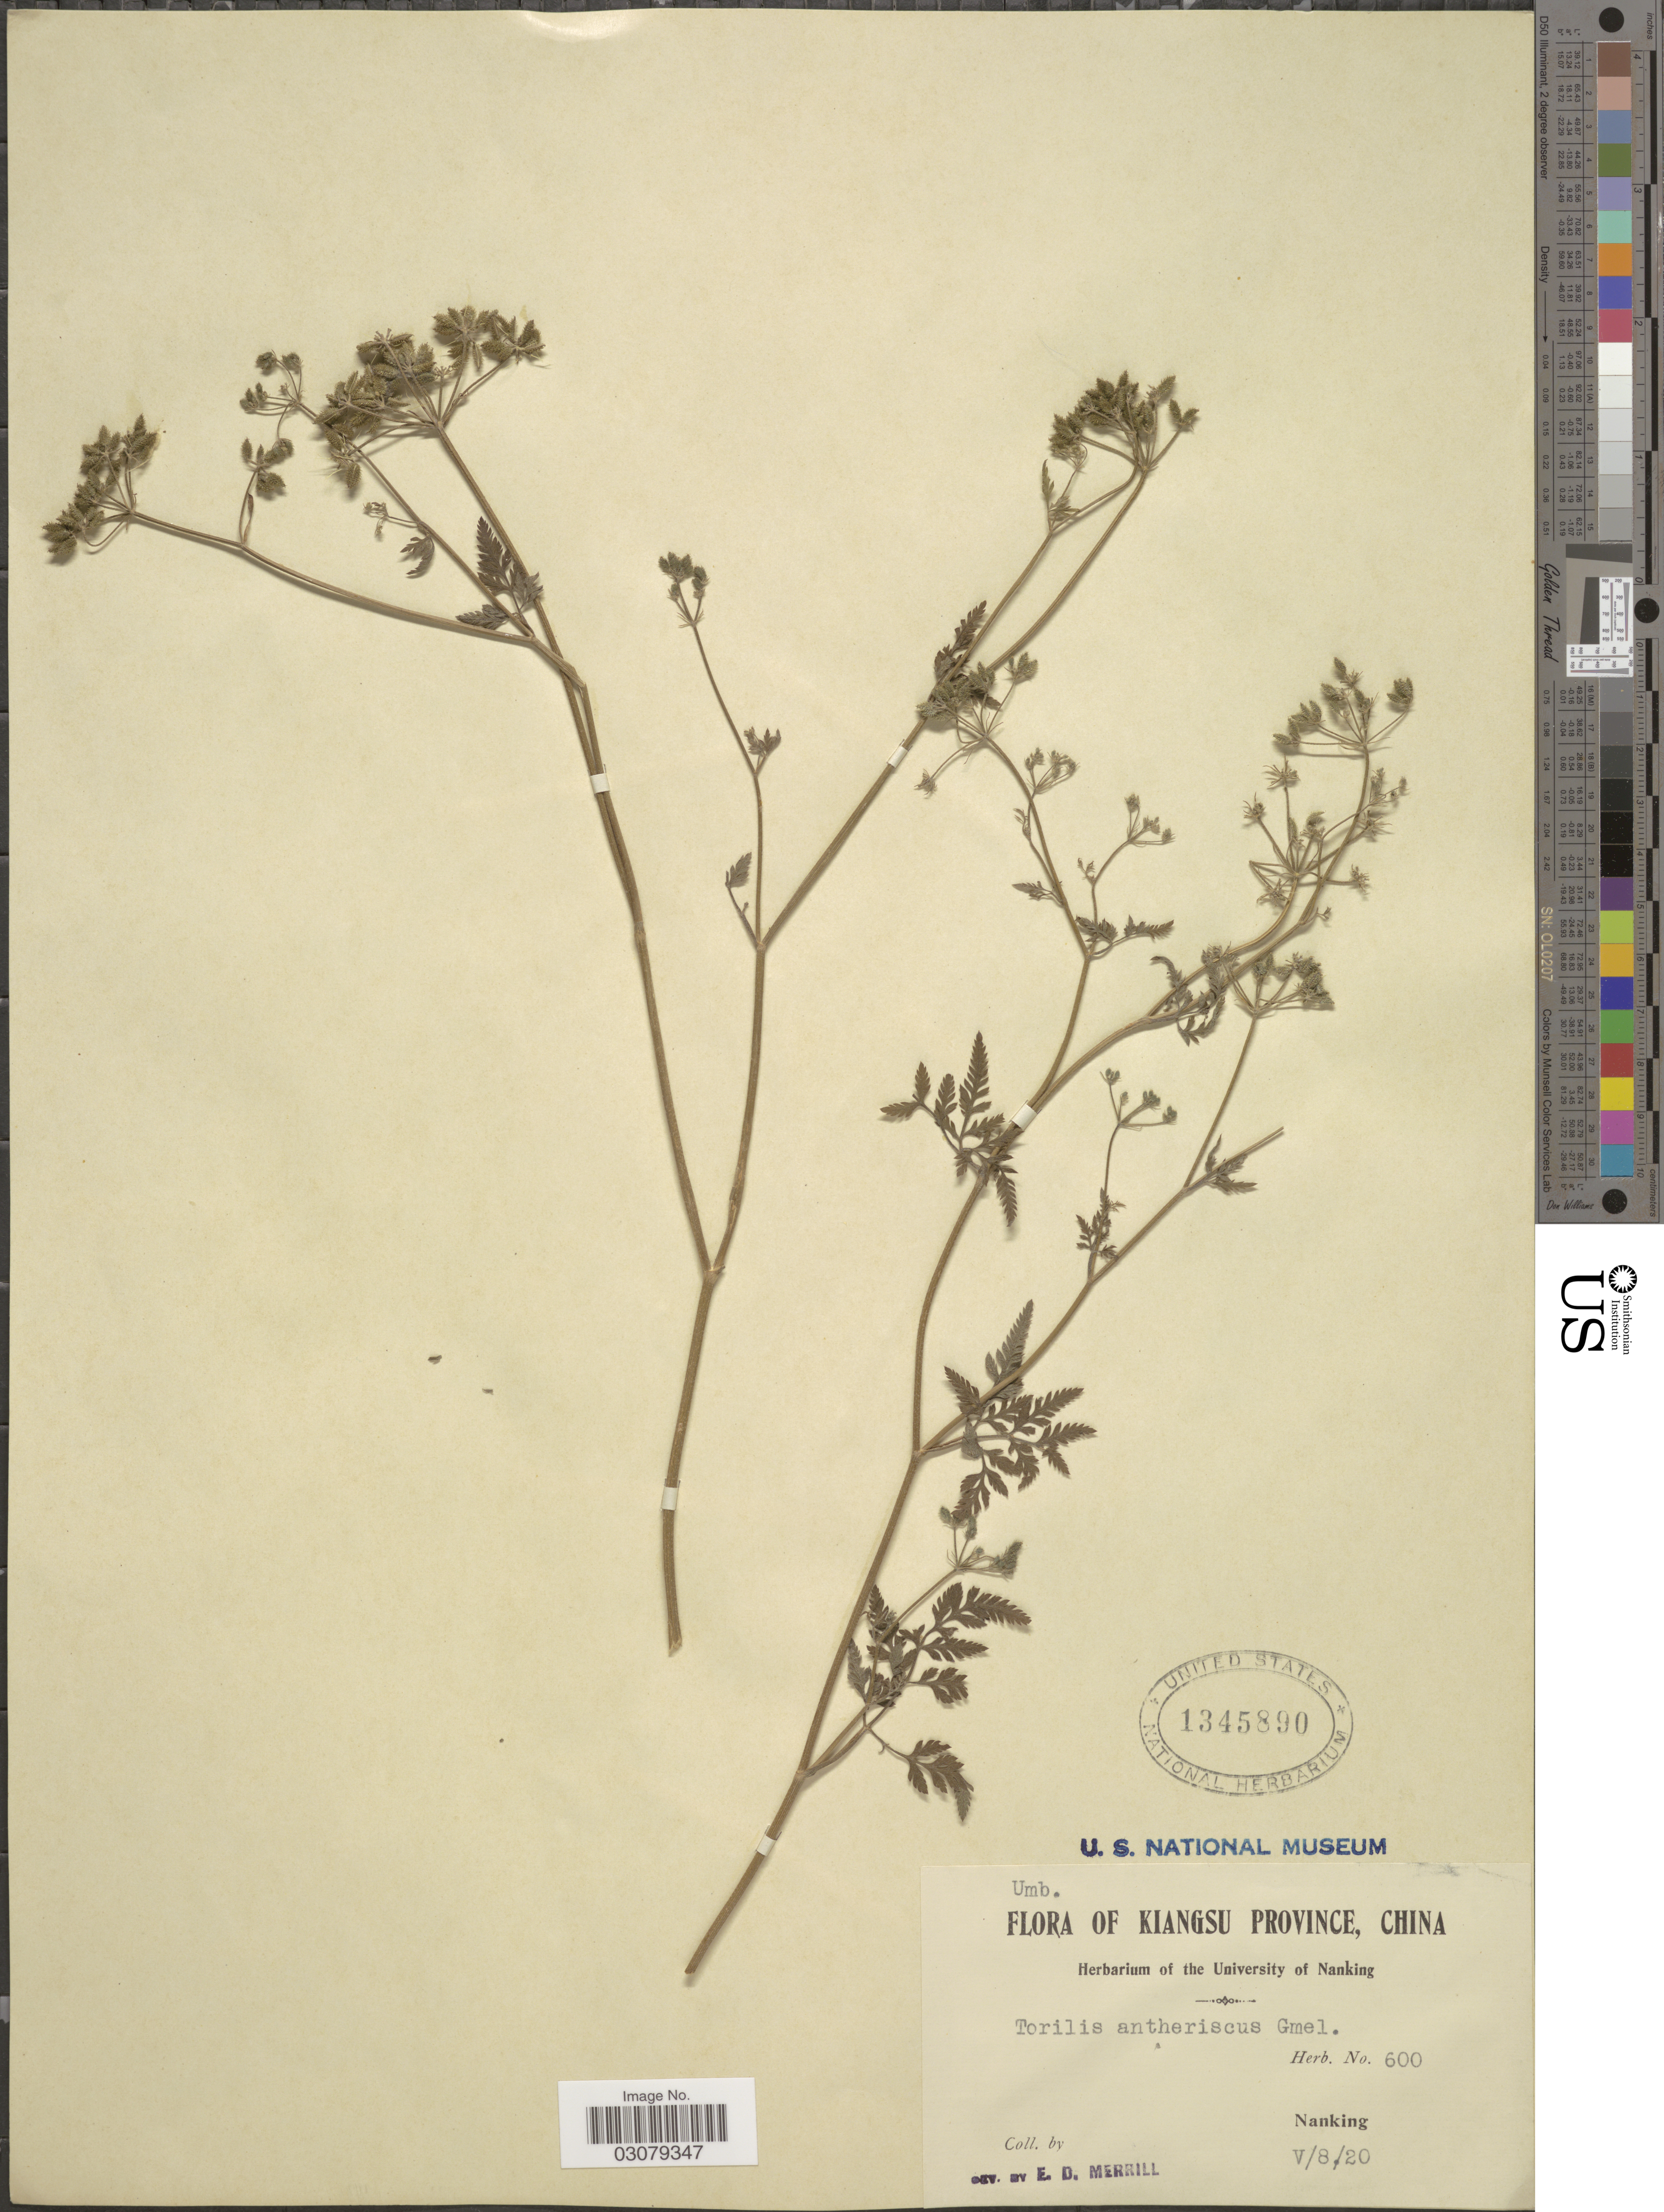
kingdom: Plantae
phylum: Tracheophyta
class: Magnoliopsida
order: Apiales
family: Apiaceae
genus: Torilis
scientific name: Torilis japonica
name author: (Houtt.) DC.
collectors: ex herb. University of Nanking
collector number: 600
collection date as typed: Transcribed d/m/y: 8/5/20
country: China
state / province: Jiangsu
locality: Kiangsu Province. Nanking.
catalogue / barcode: US 1345890